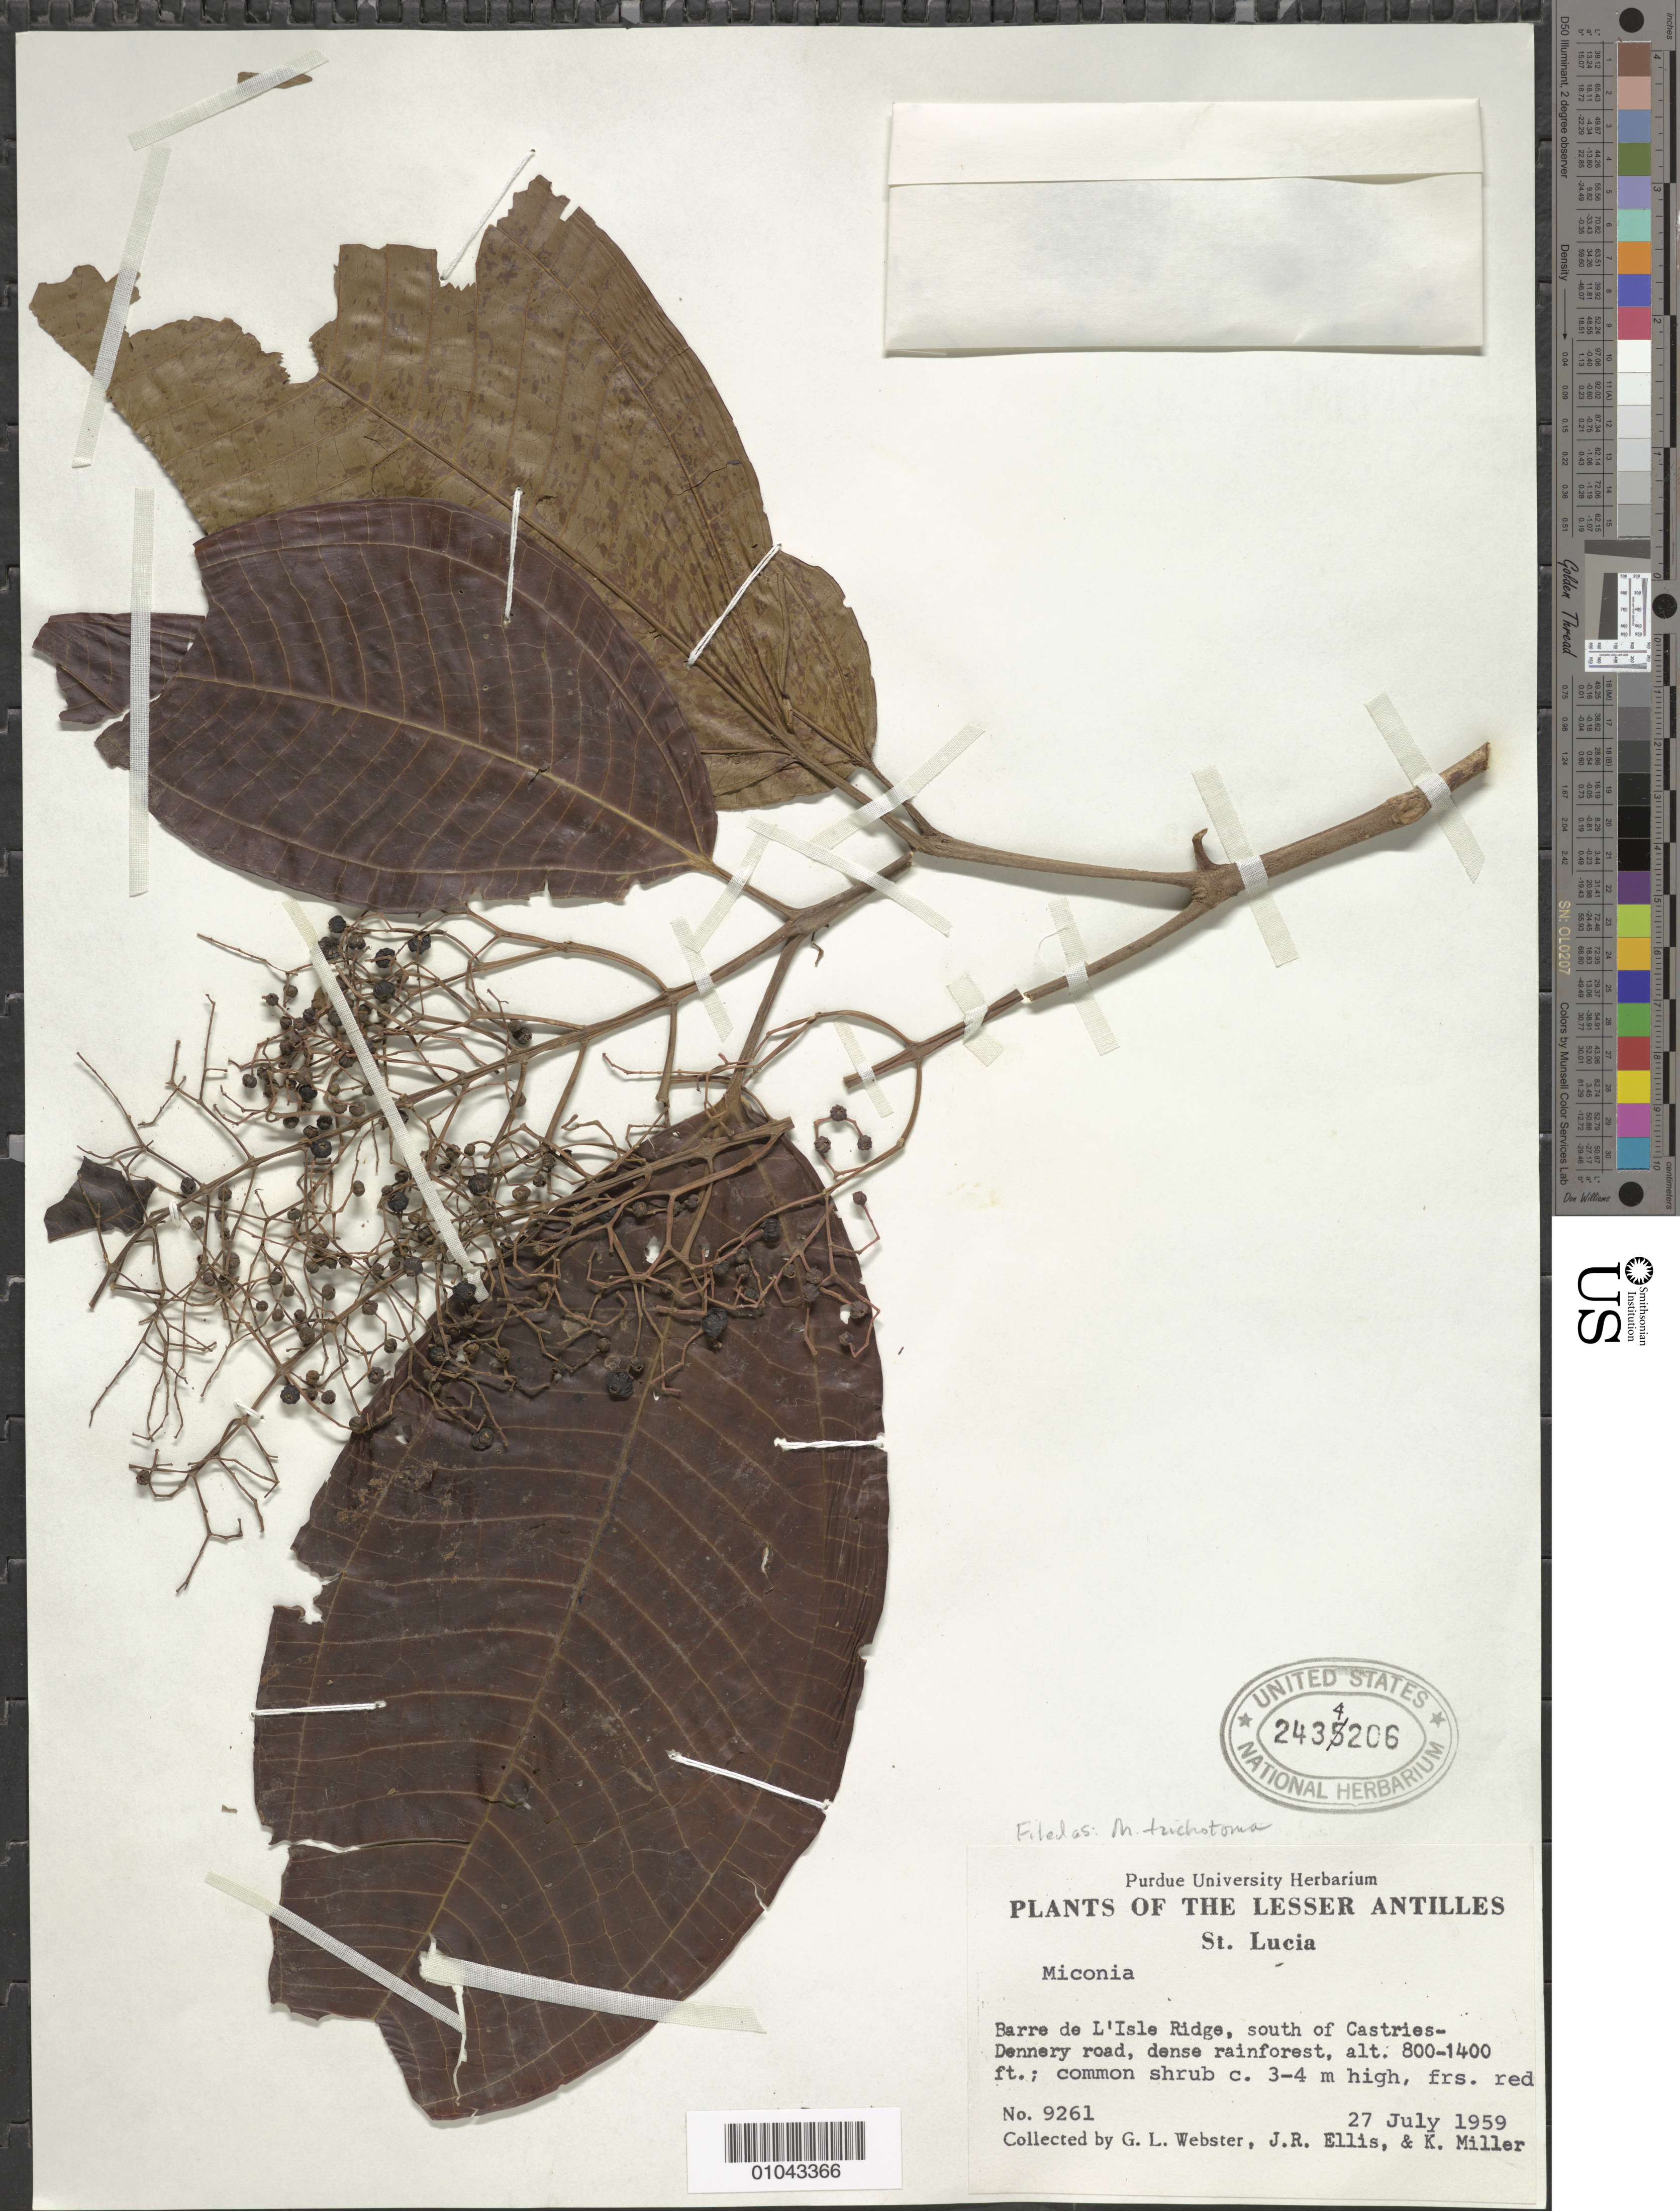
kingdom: Plantae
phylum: Tracheophyta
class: Magnoliopsida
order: Myrtales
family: Melastomataceae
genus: Miconia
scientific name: Miconia trichotoma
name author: (Desr.) DC.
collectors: G. L. Webster, J. R. Ellis & K. Miller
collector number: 9261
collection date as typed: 27 Jul 1959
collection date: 1959-07-27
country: St. Lucia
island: St. Lucia I.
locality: Barre de L'Isle Ridge, south of Castries-Dennery Road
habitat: Dense rainforest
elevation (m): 244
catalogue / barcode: US 2434206